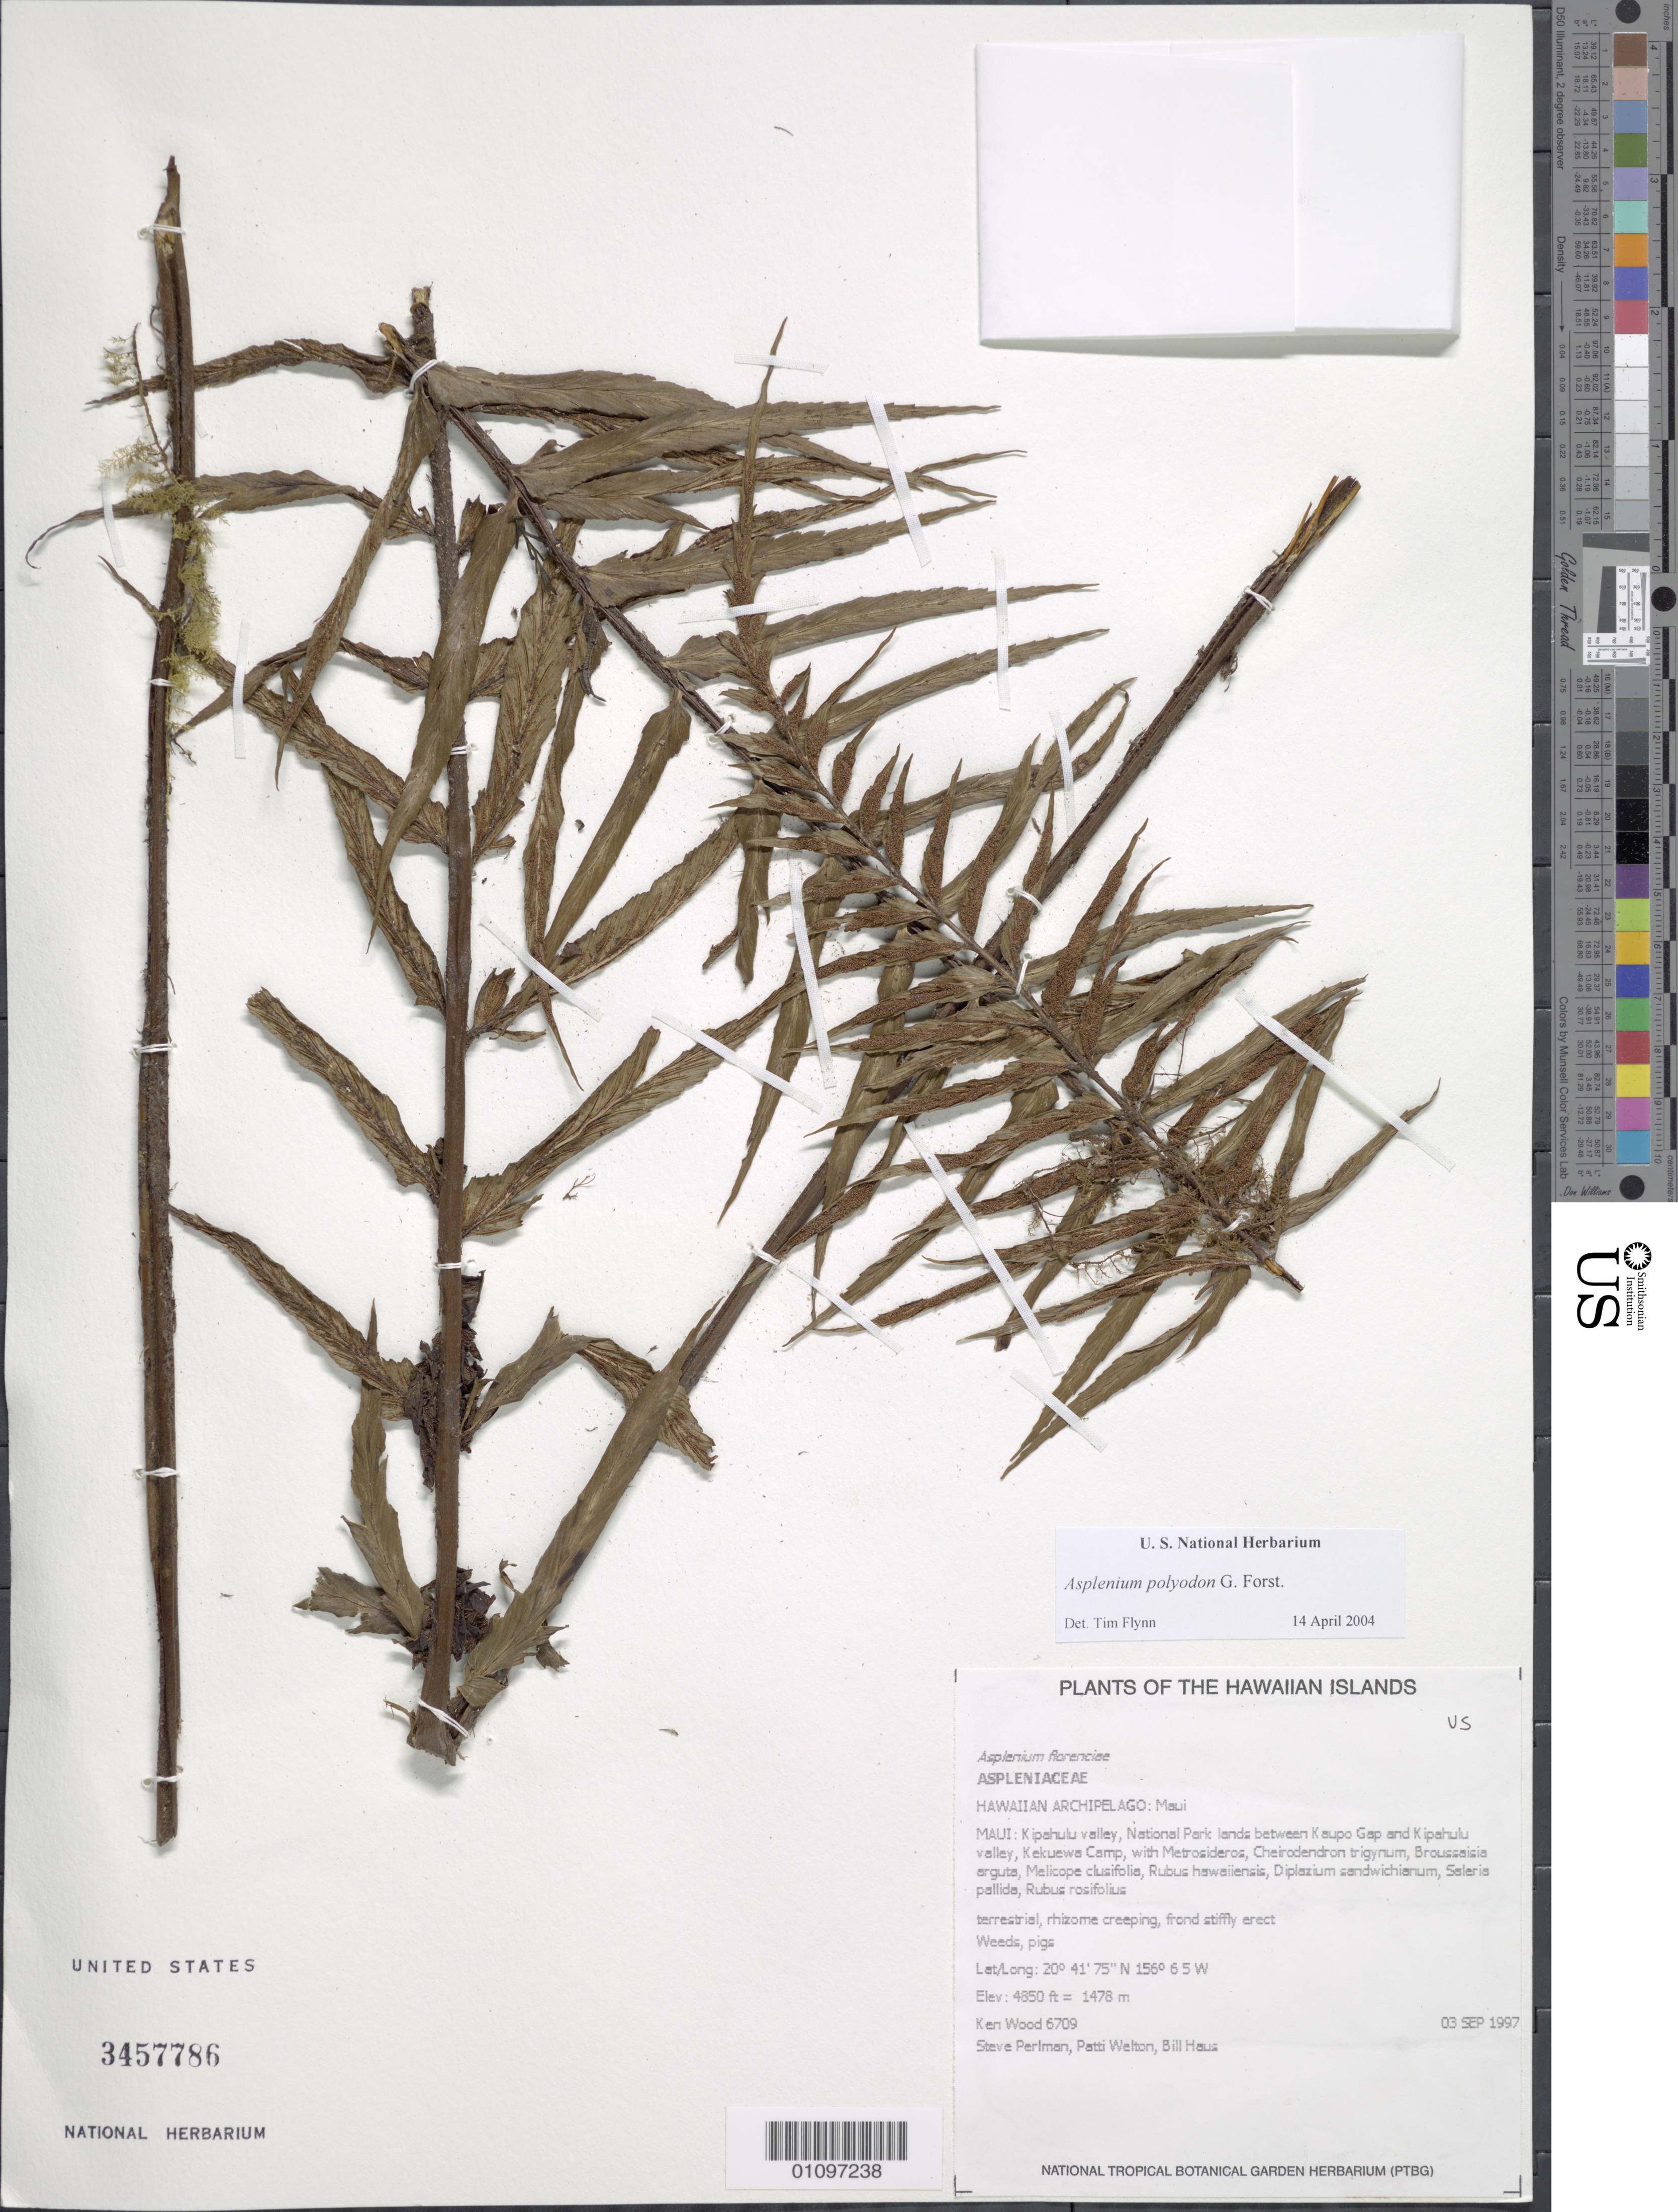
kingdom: Plantae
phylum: Tracheophyta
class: Polypodiopsida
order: Polypodiales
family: Aspleniaceae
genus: Asplenium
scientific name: Asplenium polyodon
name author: G. Forst.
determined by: Flynn, T. W.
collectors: K. R. Wood, S. P. Perlman, P. Welton & B. Haus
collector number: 6709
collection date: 1997-09-03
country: United States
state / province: Hawaii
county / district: Maui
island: Maui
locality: Kipahulu Valley, National Park Lands between Kaupo Gap and Kipahulu Valley, Kekuewa Camp.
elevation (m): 1478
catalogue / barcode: US 3457786